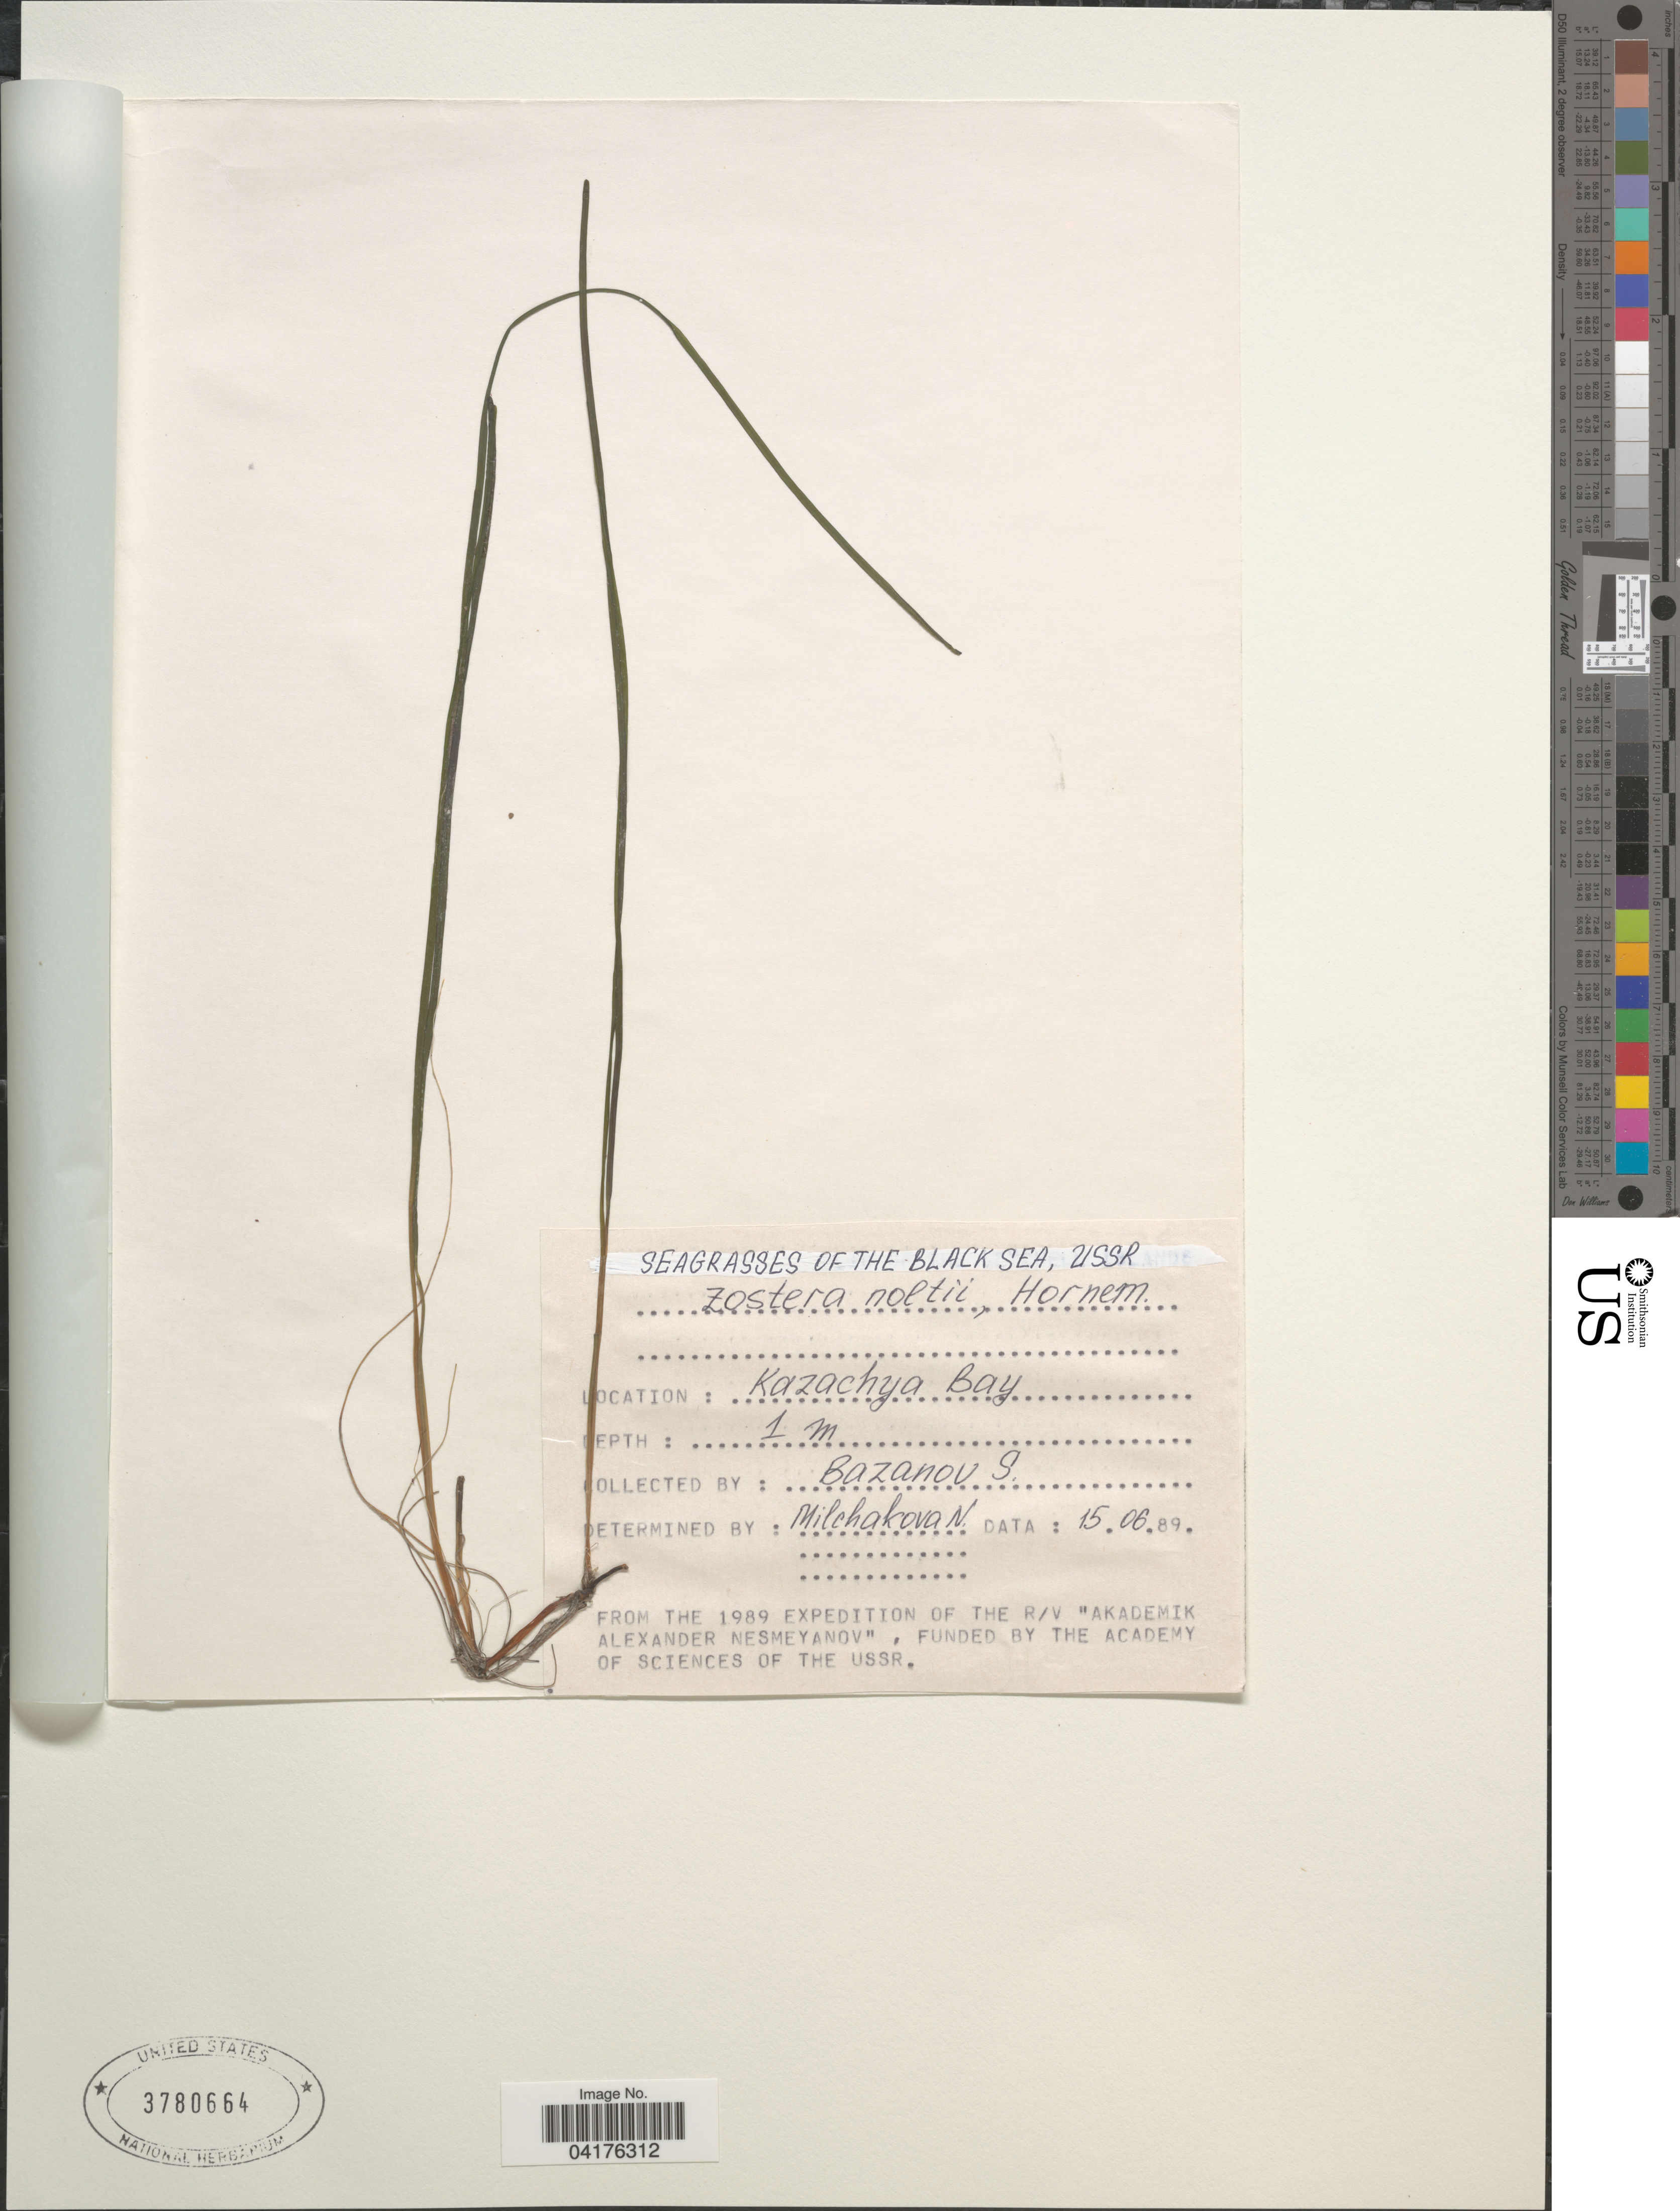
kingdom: Plantae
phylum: Tracheophyta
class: Liliopsida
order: Alismatales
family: Zosteraceae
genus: Zostera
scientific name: Zostera noltii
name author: Hornem.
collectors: S. Bazanov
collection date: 1989-06-15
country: Ukraine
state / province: Crimea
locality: The Black Sea, USSR. Kazachya Bay. The 1989 Expedition of the R/V "Akademik Alexander Nesmeyanov".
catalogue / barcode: US 3780664